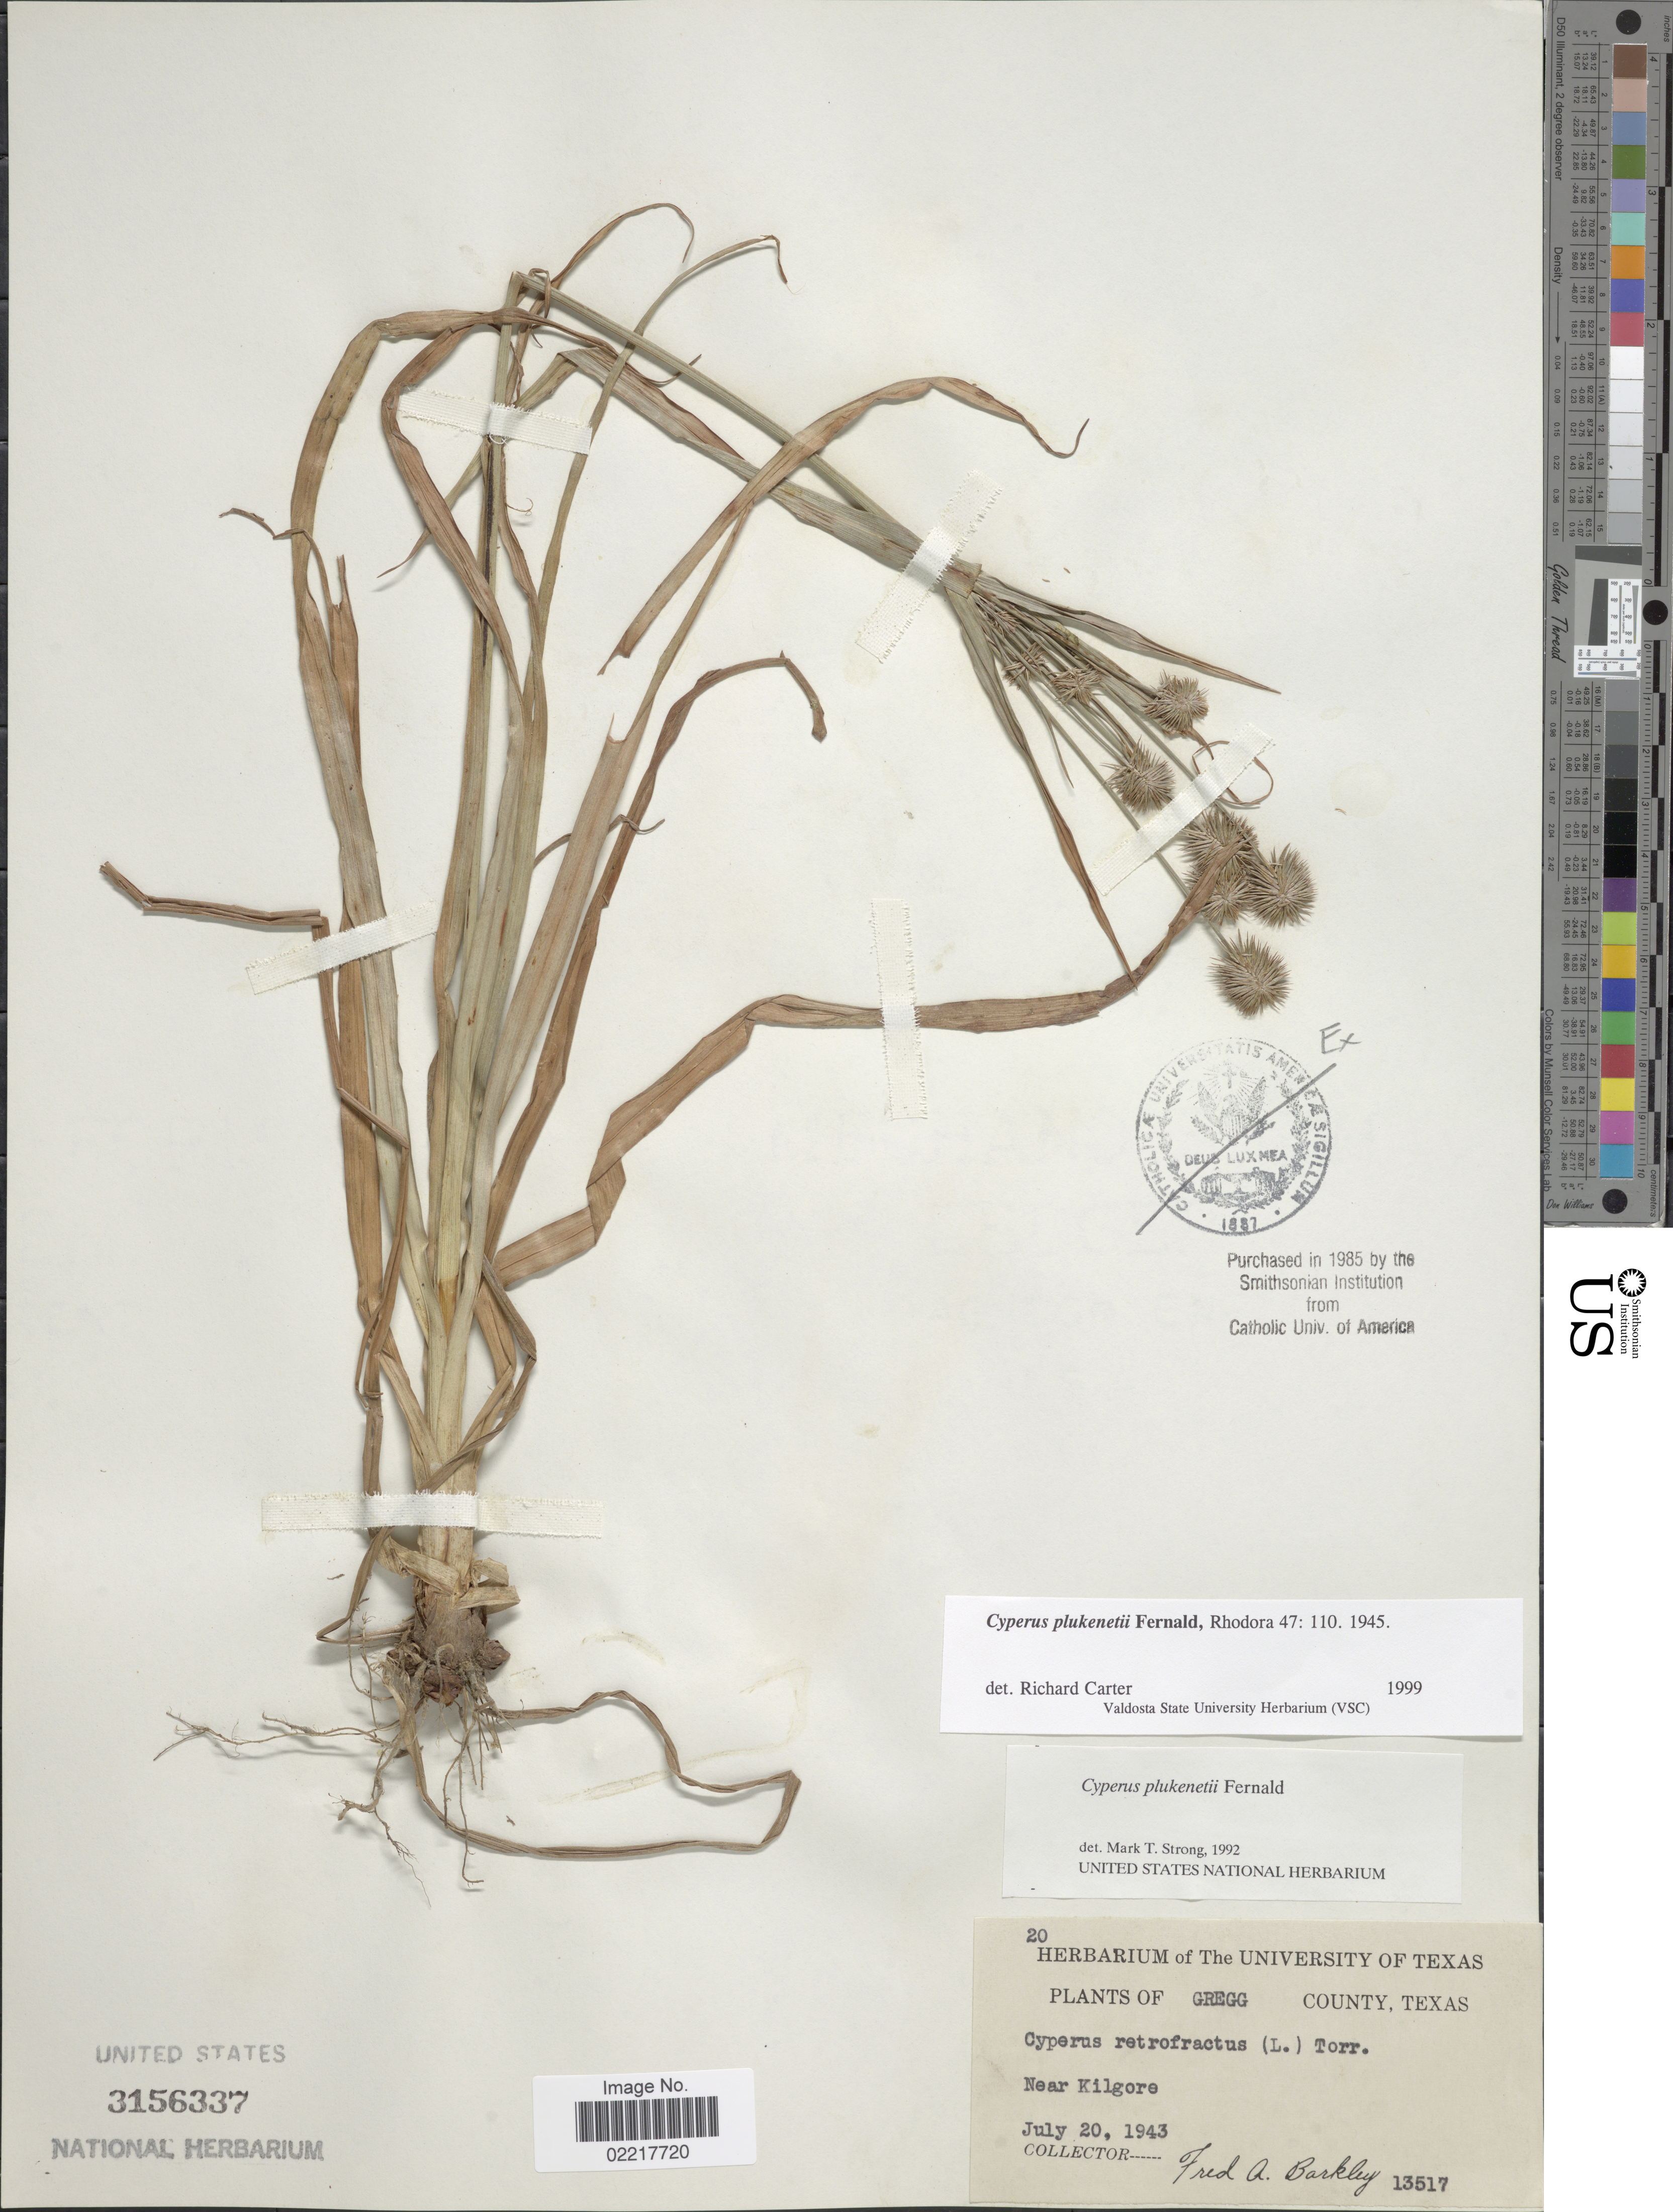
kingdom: Plantae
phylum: Tracheophyta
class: Liliopsida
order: Poales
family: Cyperaceae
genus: Cyperus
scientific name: Cyperus plukenetii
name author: Fernald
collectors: F. A. Barkley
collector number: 13517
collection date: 1943-07-20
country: United States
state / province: Texas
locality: Gregg County. Near Kilgore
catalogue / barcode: US 3156337